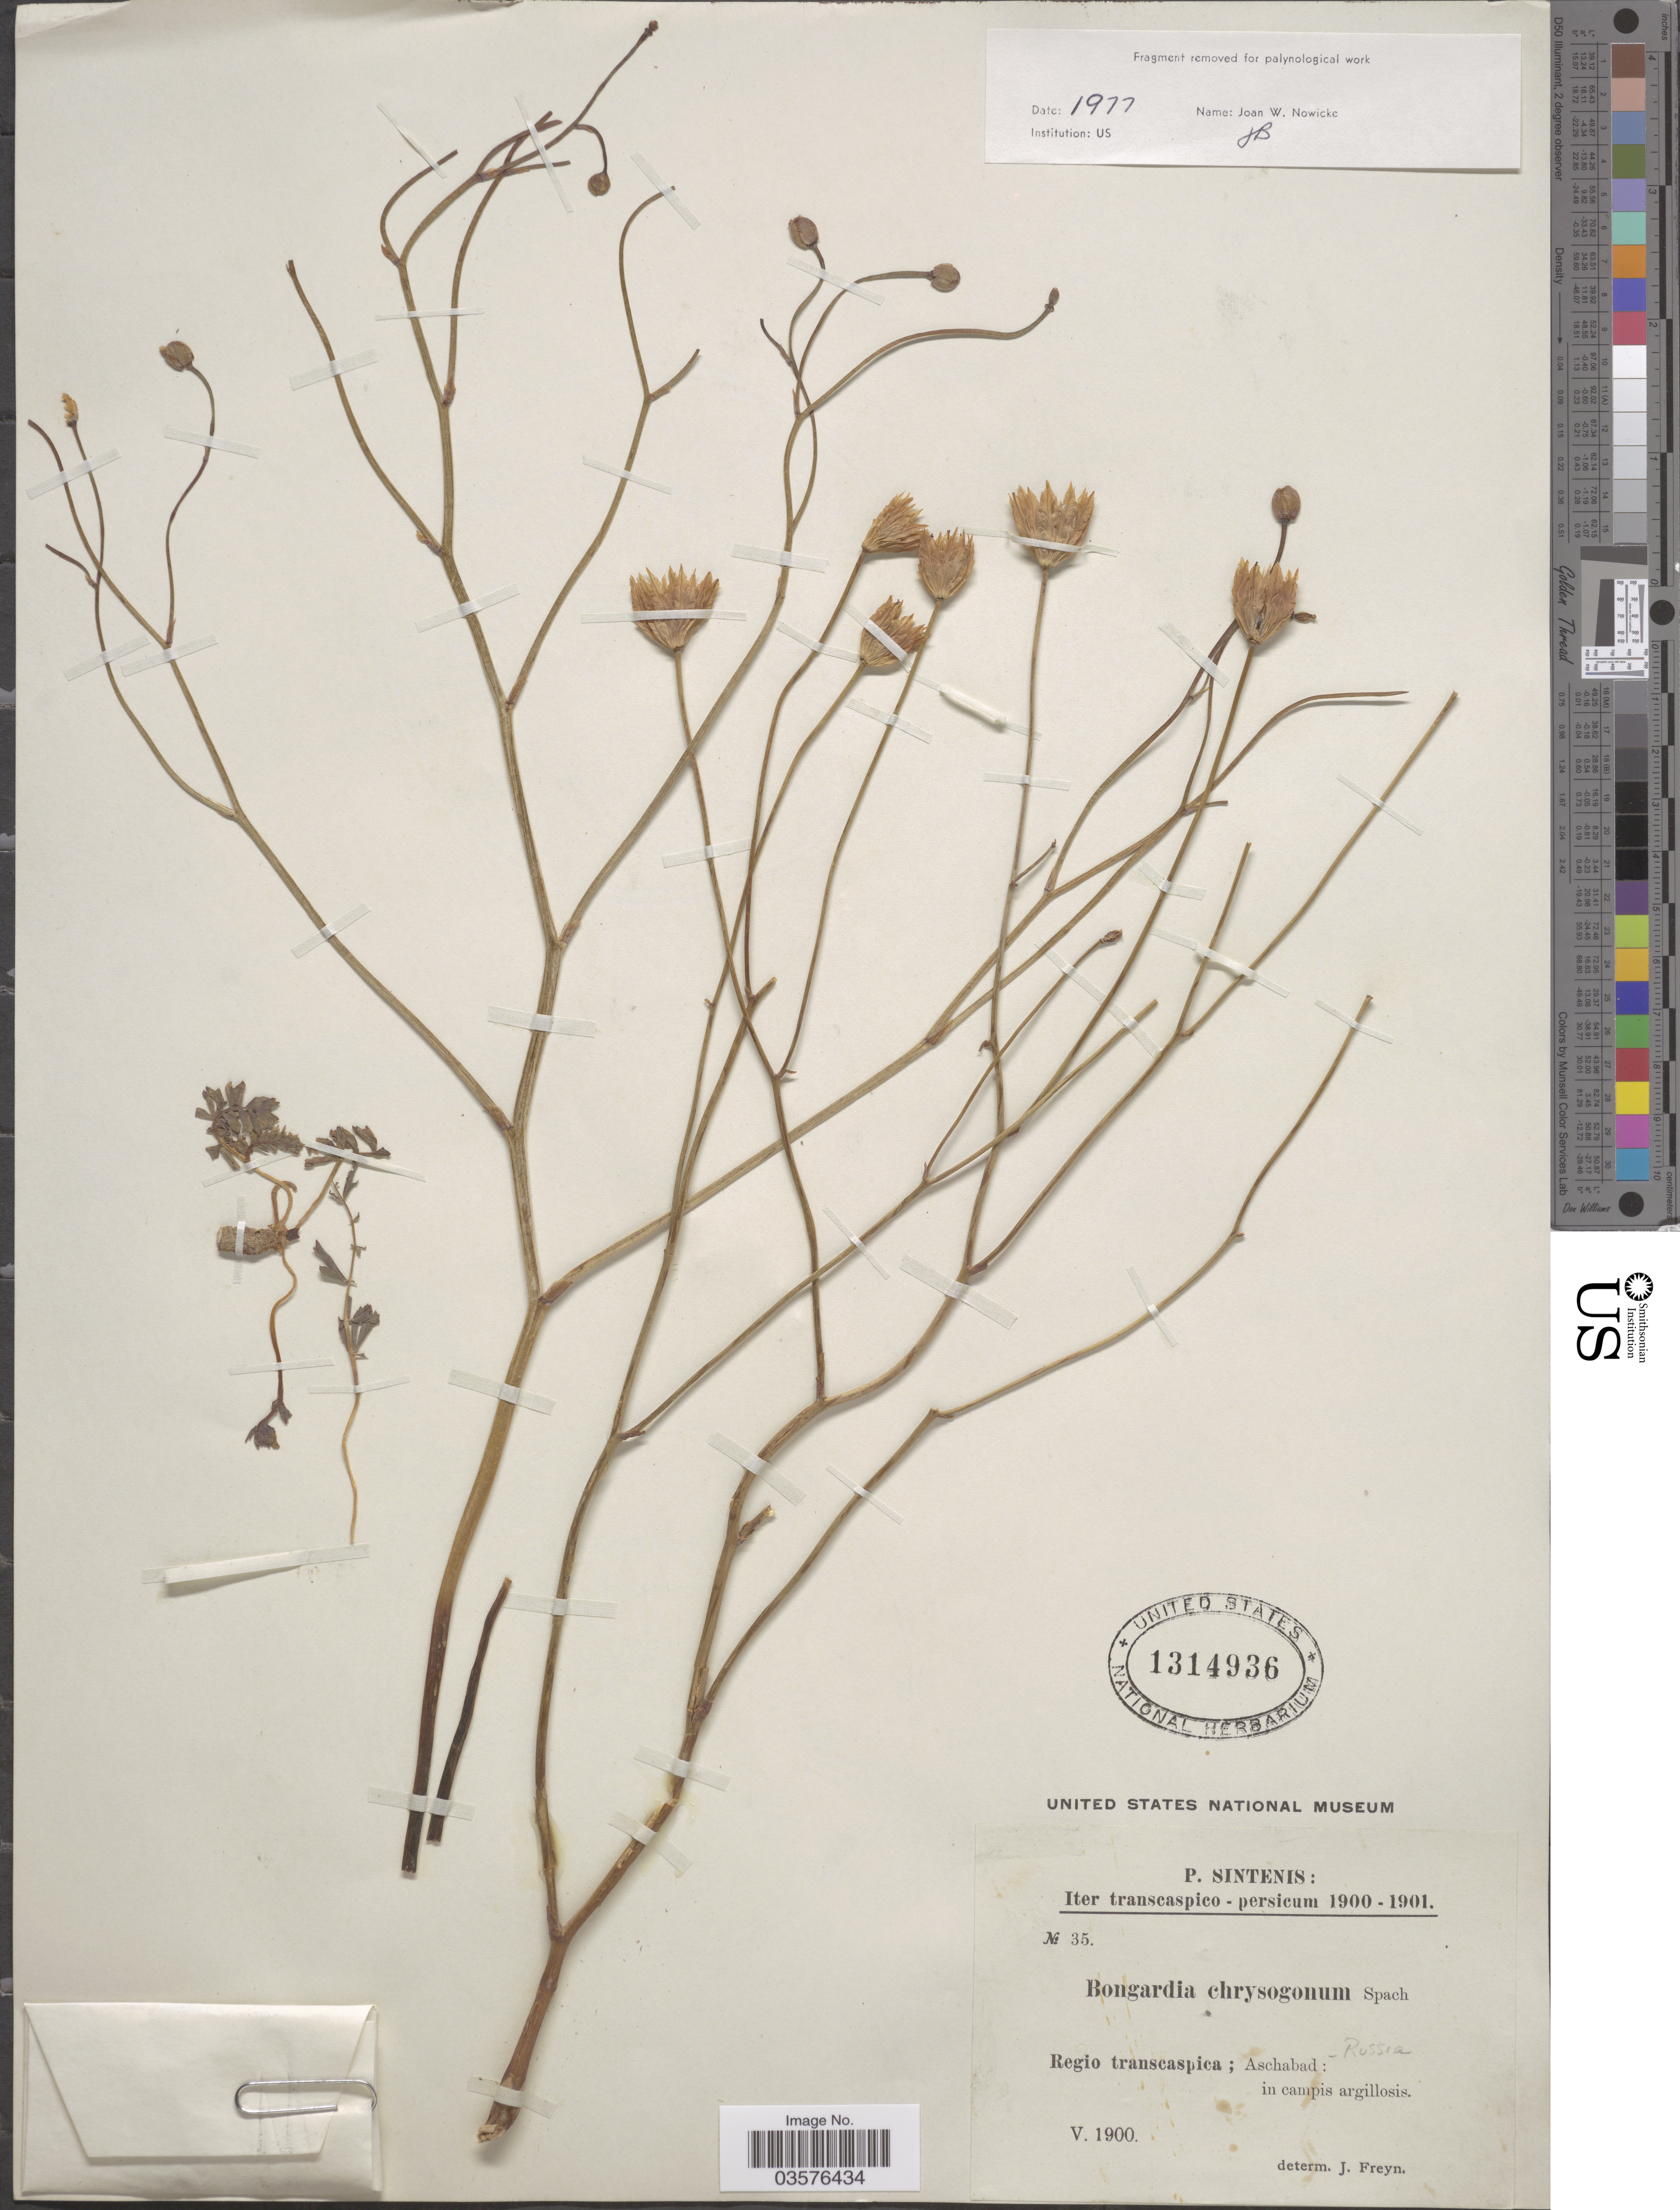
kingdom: Plantae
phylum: Tracheophyta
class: Magnoliopsida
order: Ranunculales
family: Berberidaceae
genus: Bongardia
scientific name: Bongardia chrysogonum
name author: (L.) Spach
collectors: P. Sintenis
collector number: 35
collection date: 1900-05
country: Turkmenistan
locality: Iter transcaspico - persicum. Regio transcaspica; Aschabad: -Russia.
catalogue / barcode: US 1314936